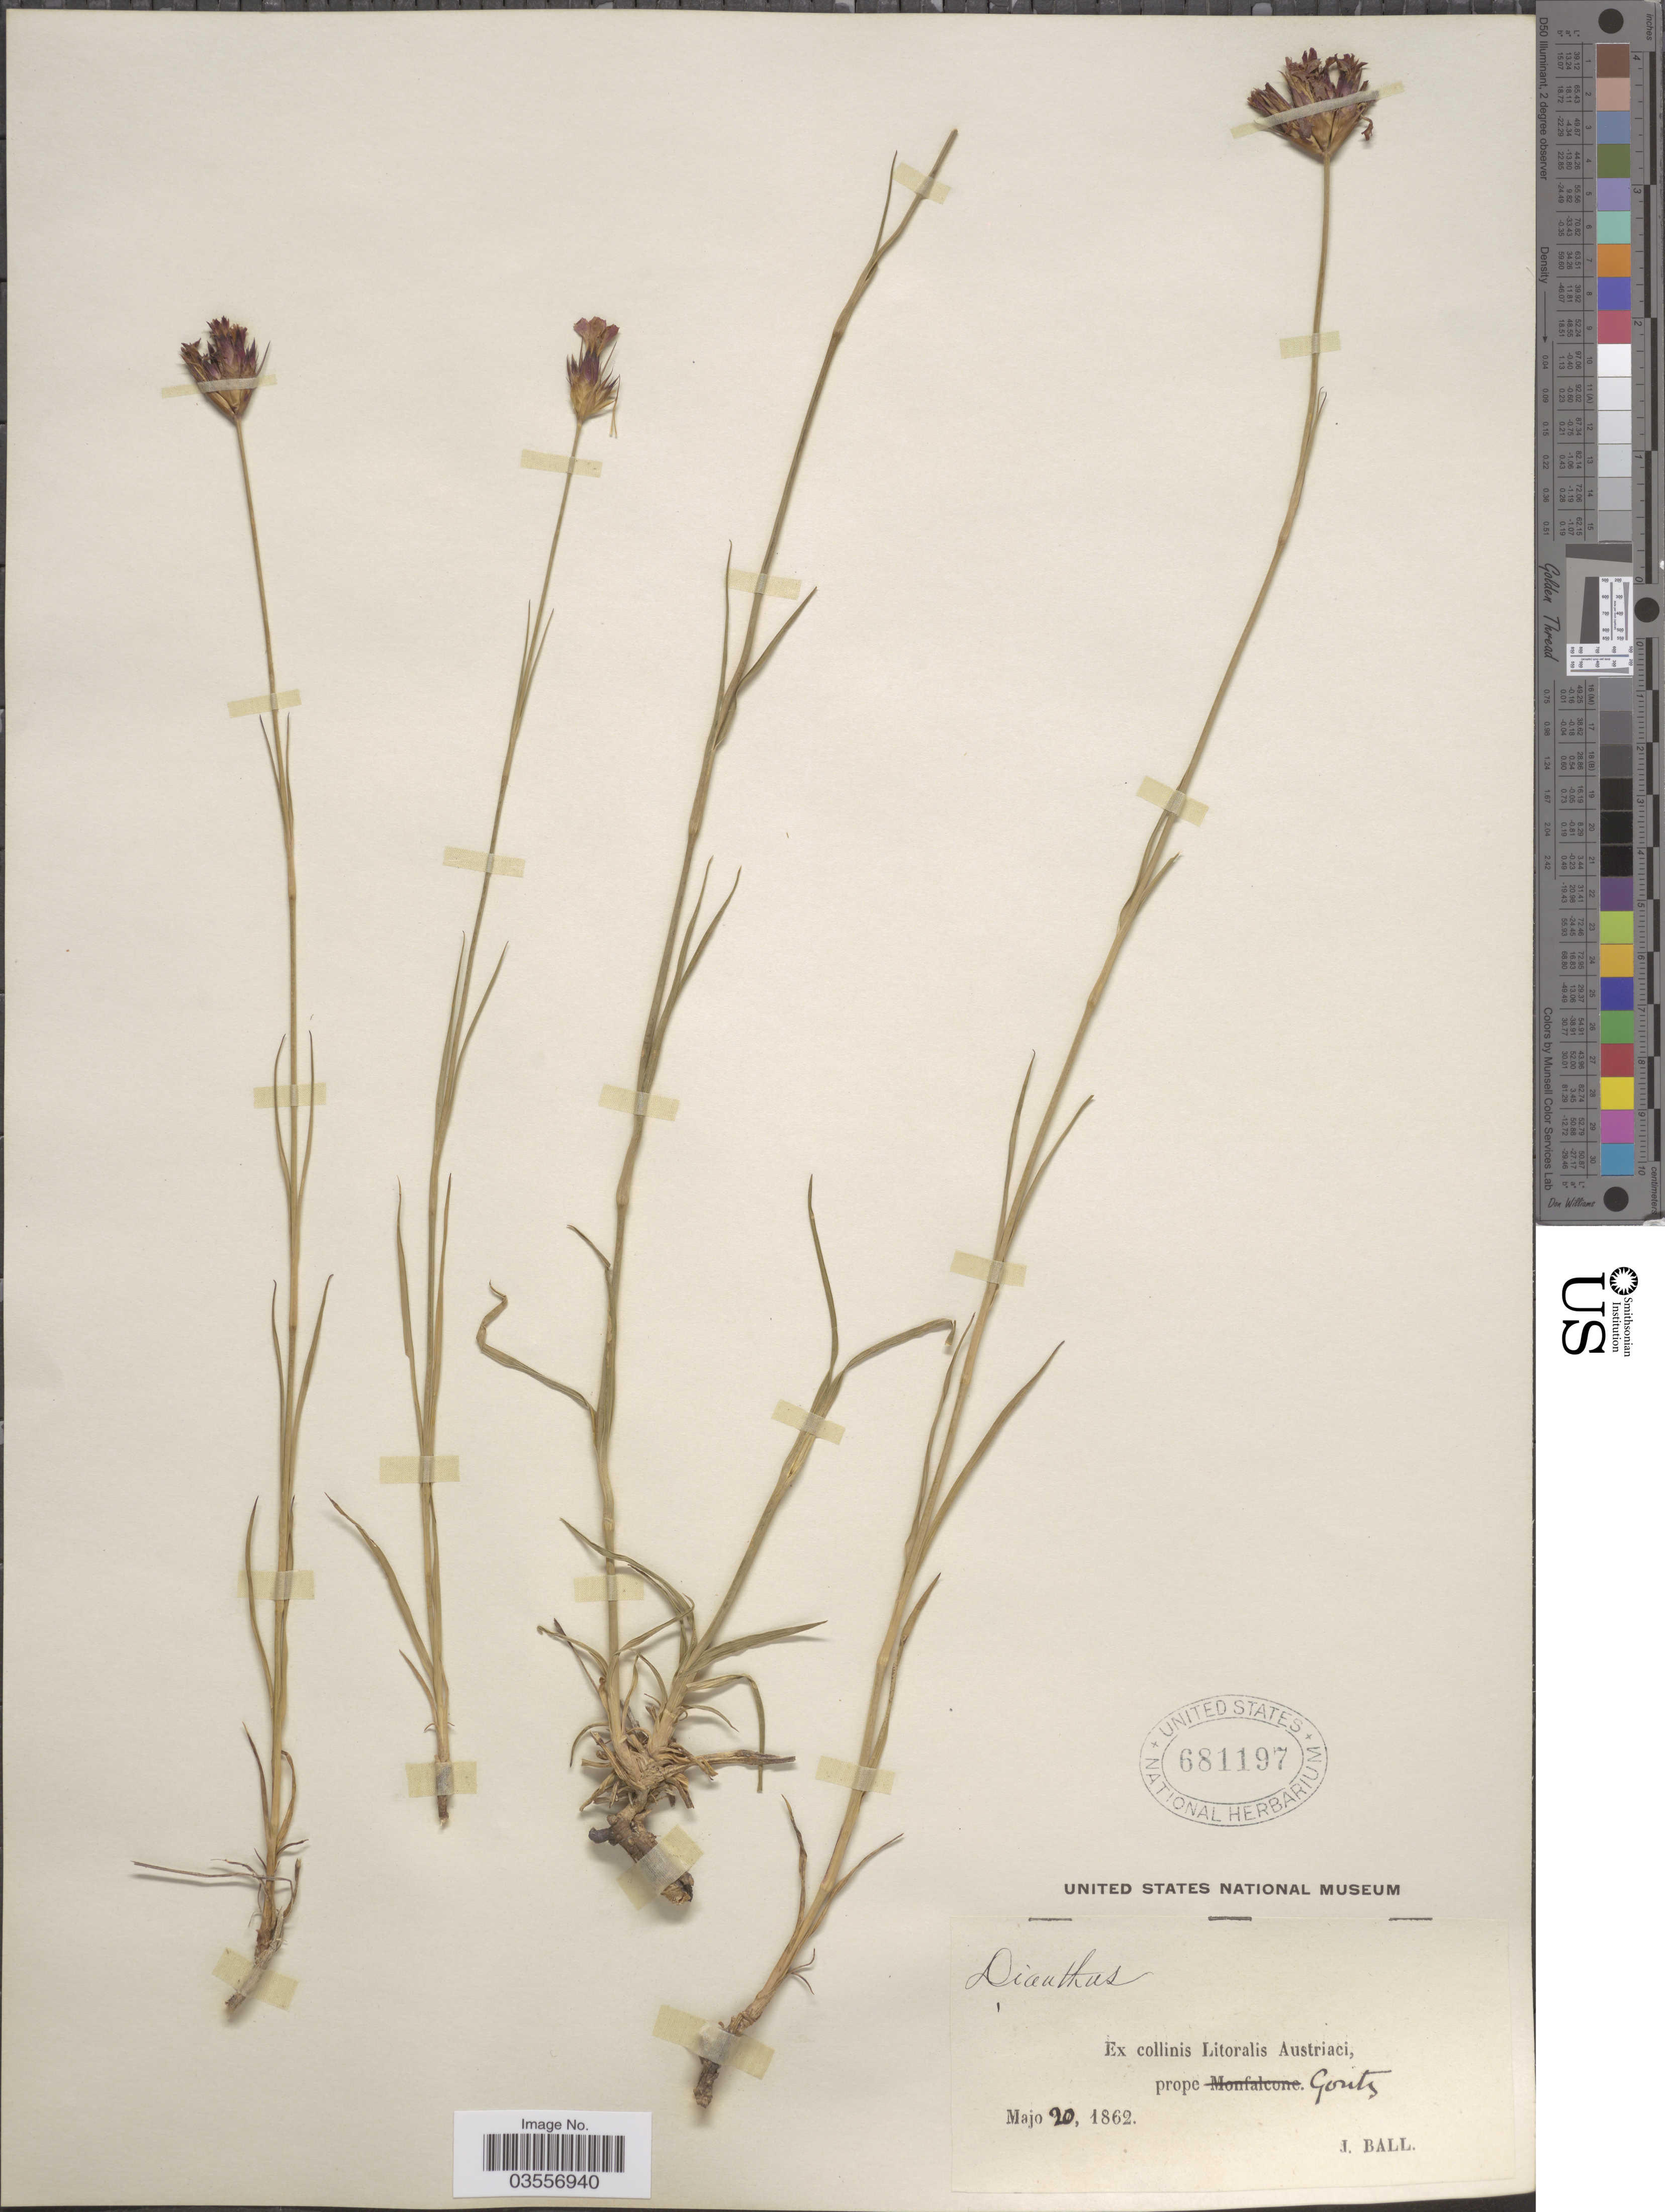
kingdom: Plantae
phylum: Tracheophyta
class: Magnoliopsida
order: Caryophyllales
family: Caryophyllaceae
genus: Dianthus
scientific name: Dianthus sp.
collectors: J. Ball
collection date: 1862-05-20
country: Italy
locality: Ex collinis Litoralis Austriaci, prope Goritz.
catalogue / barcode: US 681197